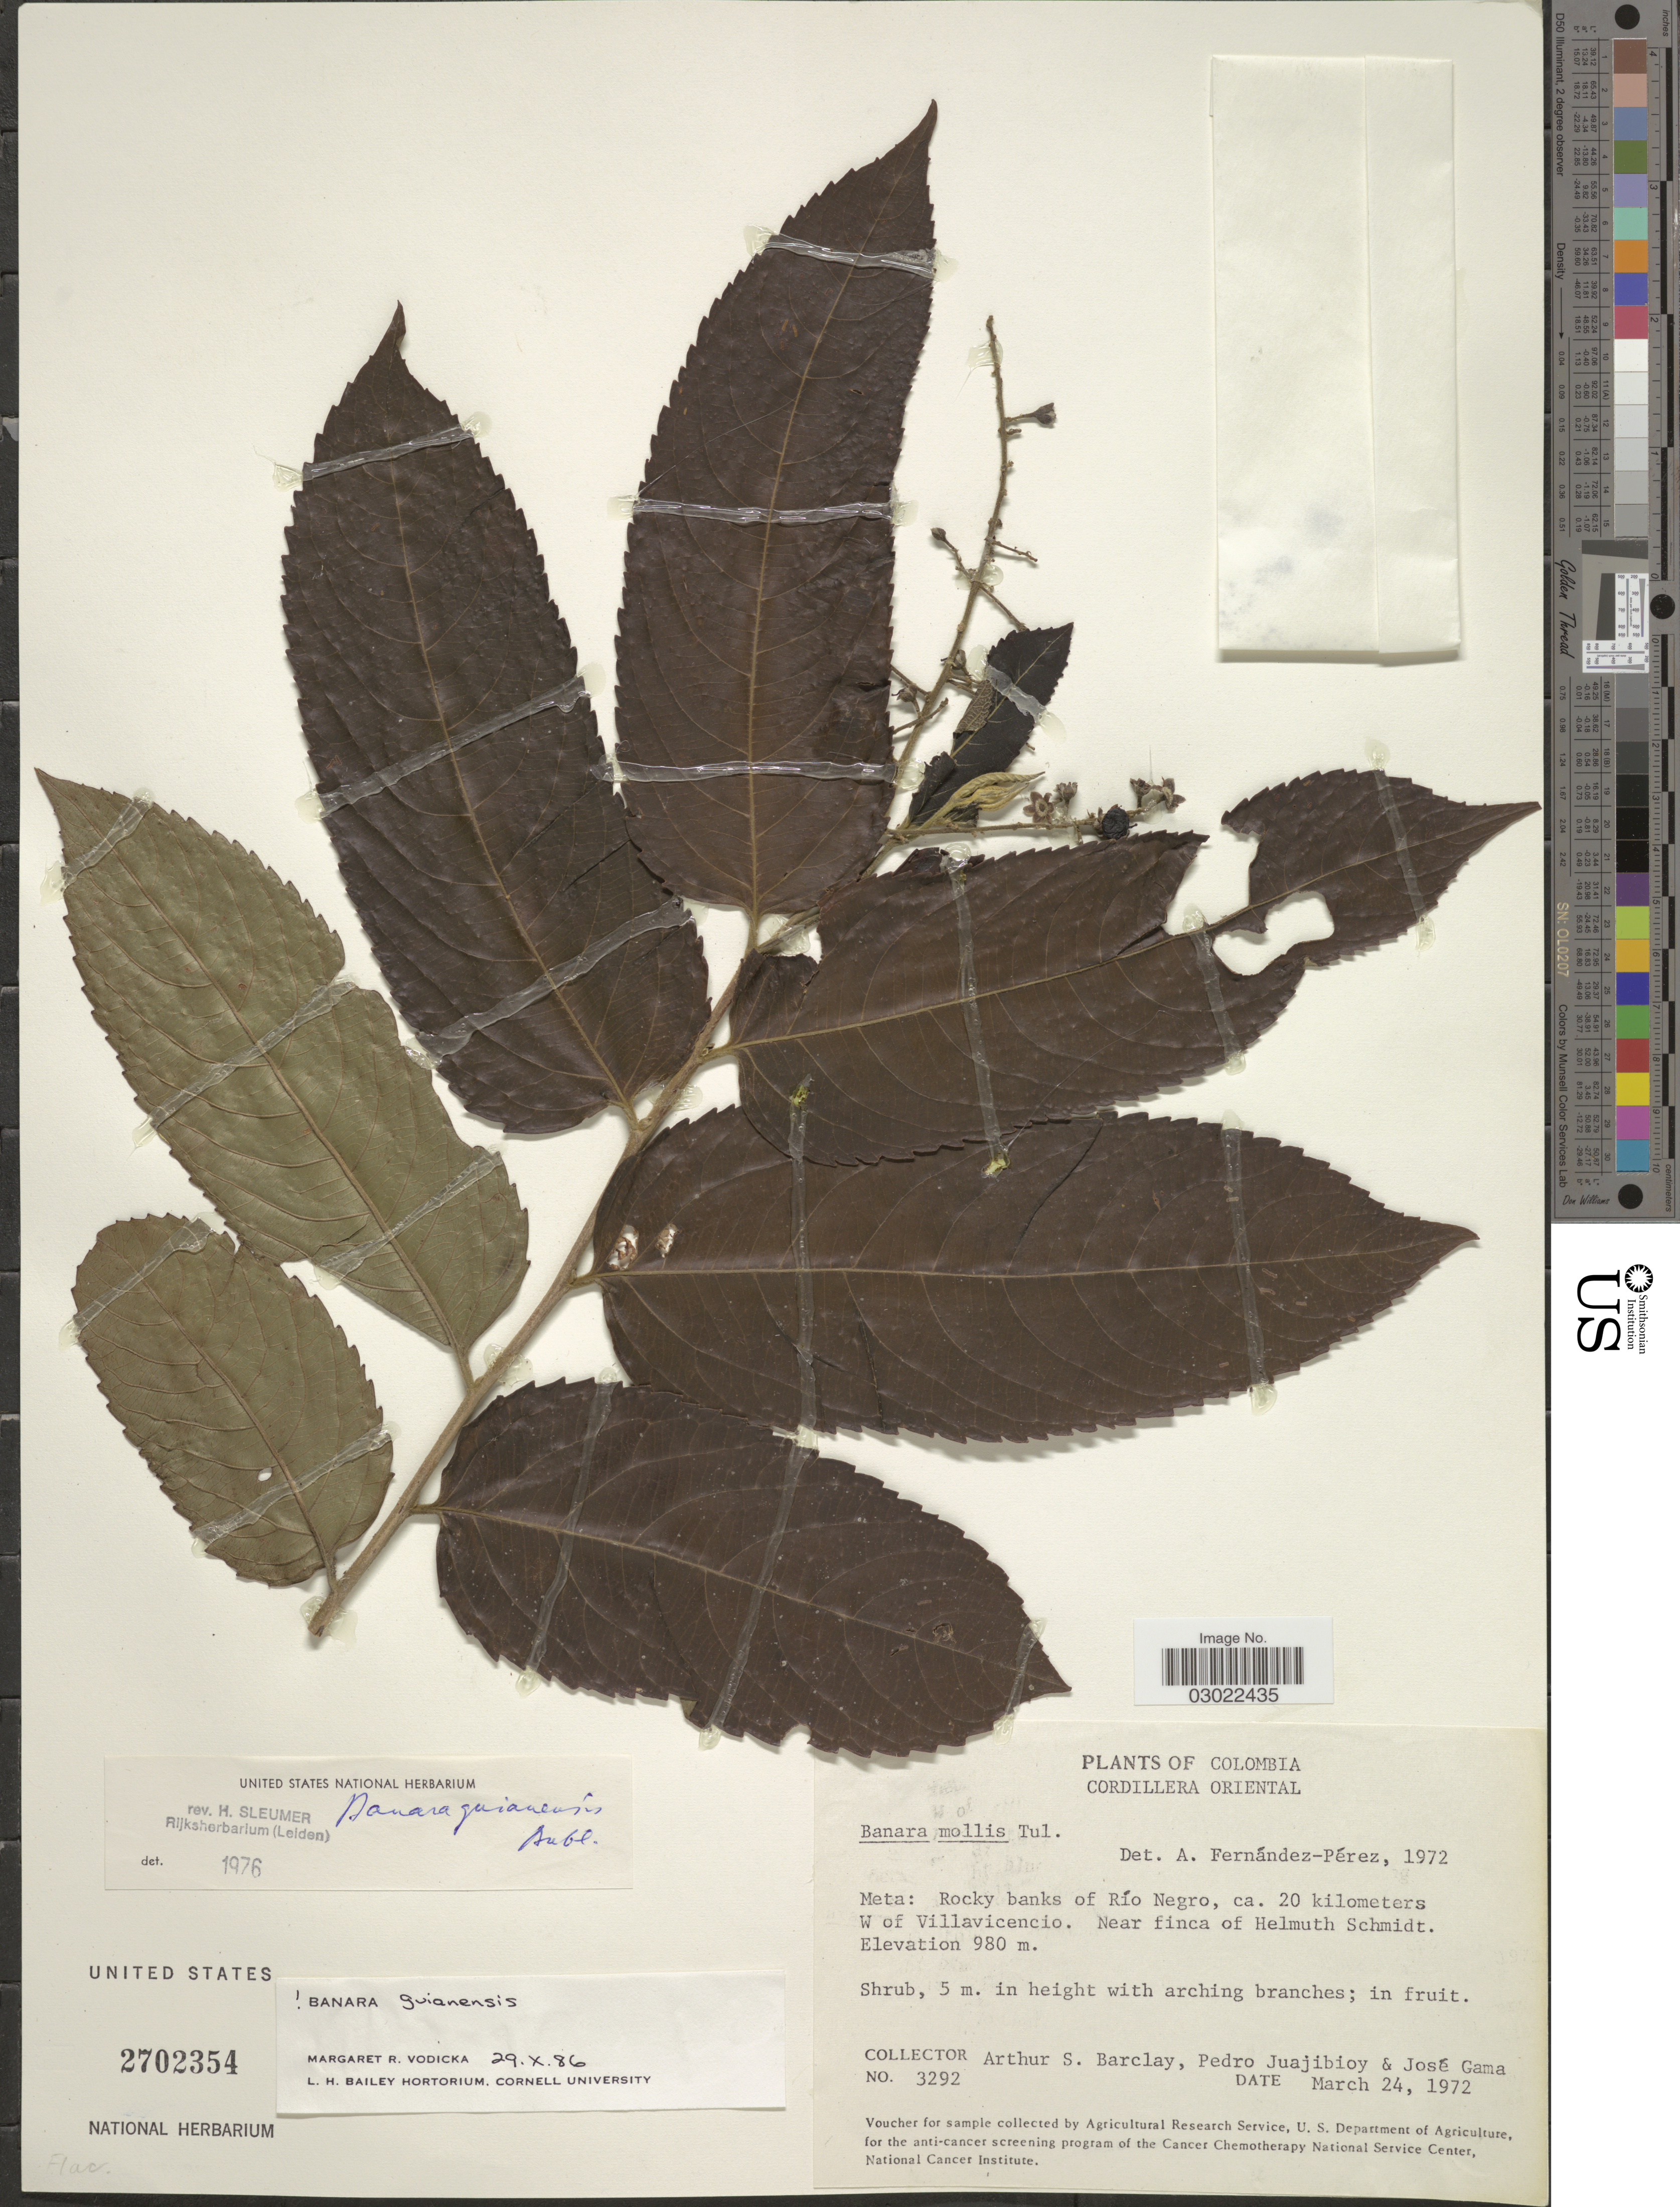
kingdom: Plantae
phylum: Tracheophyta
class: Magnoliopsida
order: Malpighiales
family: Salicaceae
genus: Banara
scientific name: Banara guianensis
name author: Aubl.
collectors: A. S. Barclay, P. Juajibioy & J. Gama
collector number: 3292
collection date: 1972-03-24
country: Colombia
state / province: Meta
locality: Cordillera Oriental. Rocky banks of Río Negro, ca. 20 kilometers W of Villavicencio. Near finca of Helmuth Schmidt.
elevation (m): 980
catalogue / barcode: US 2702354